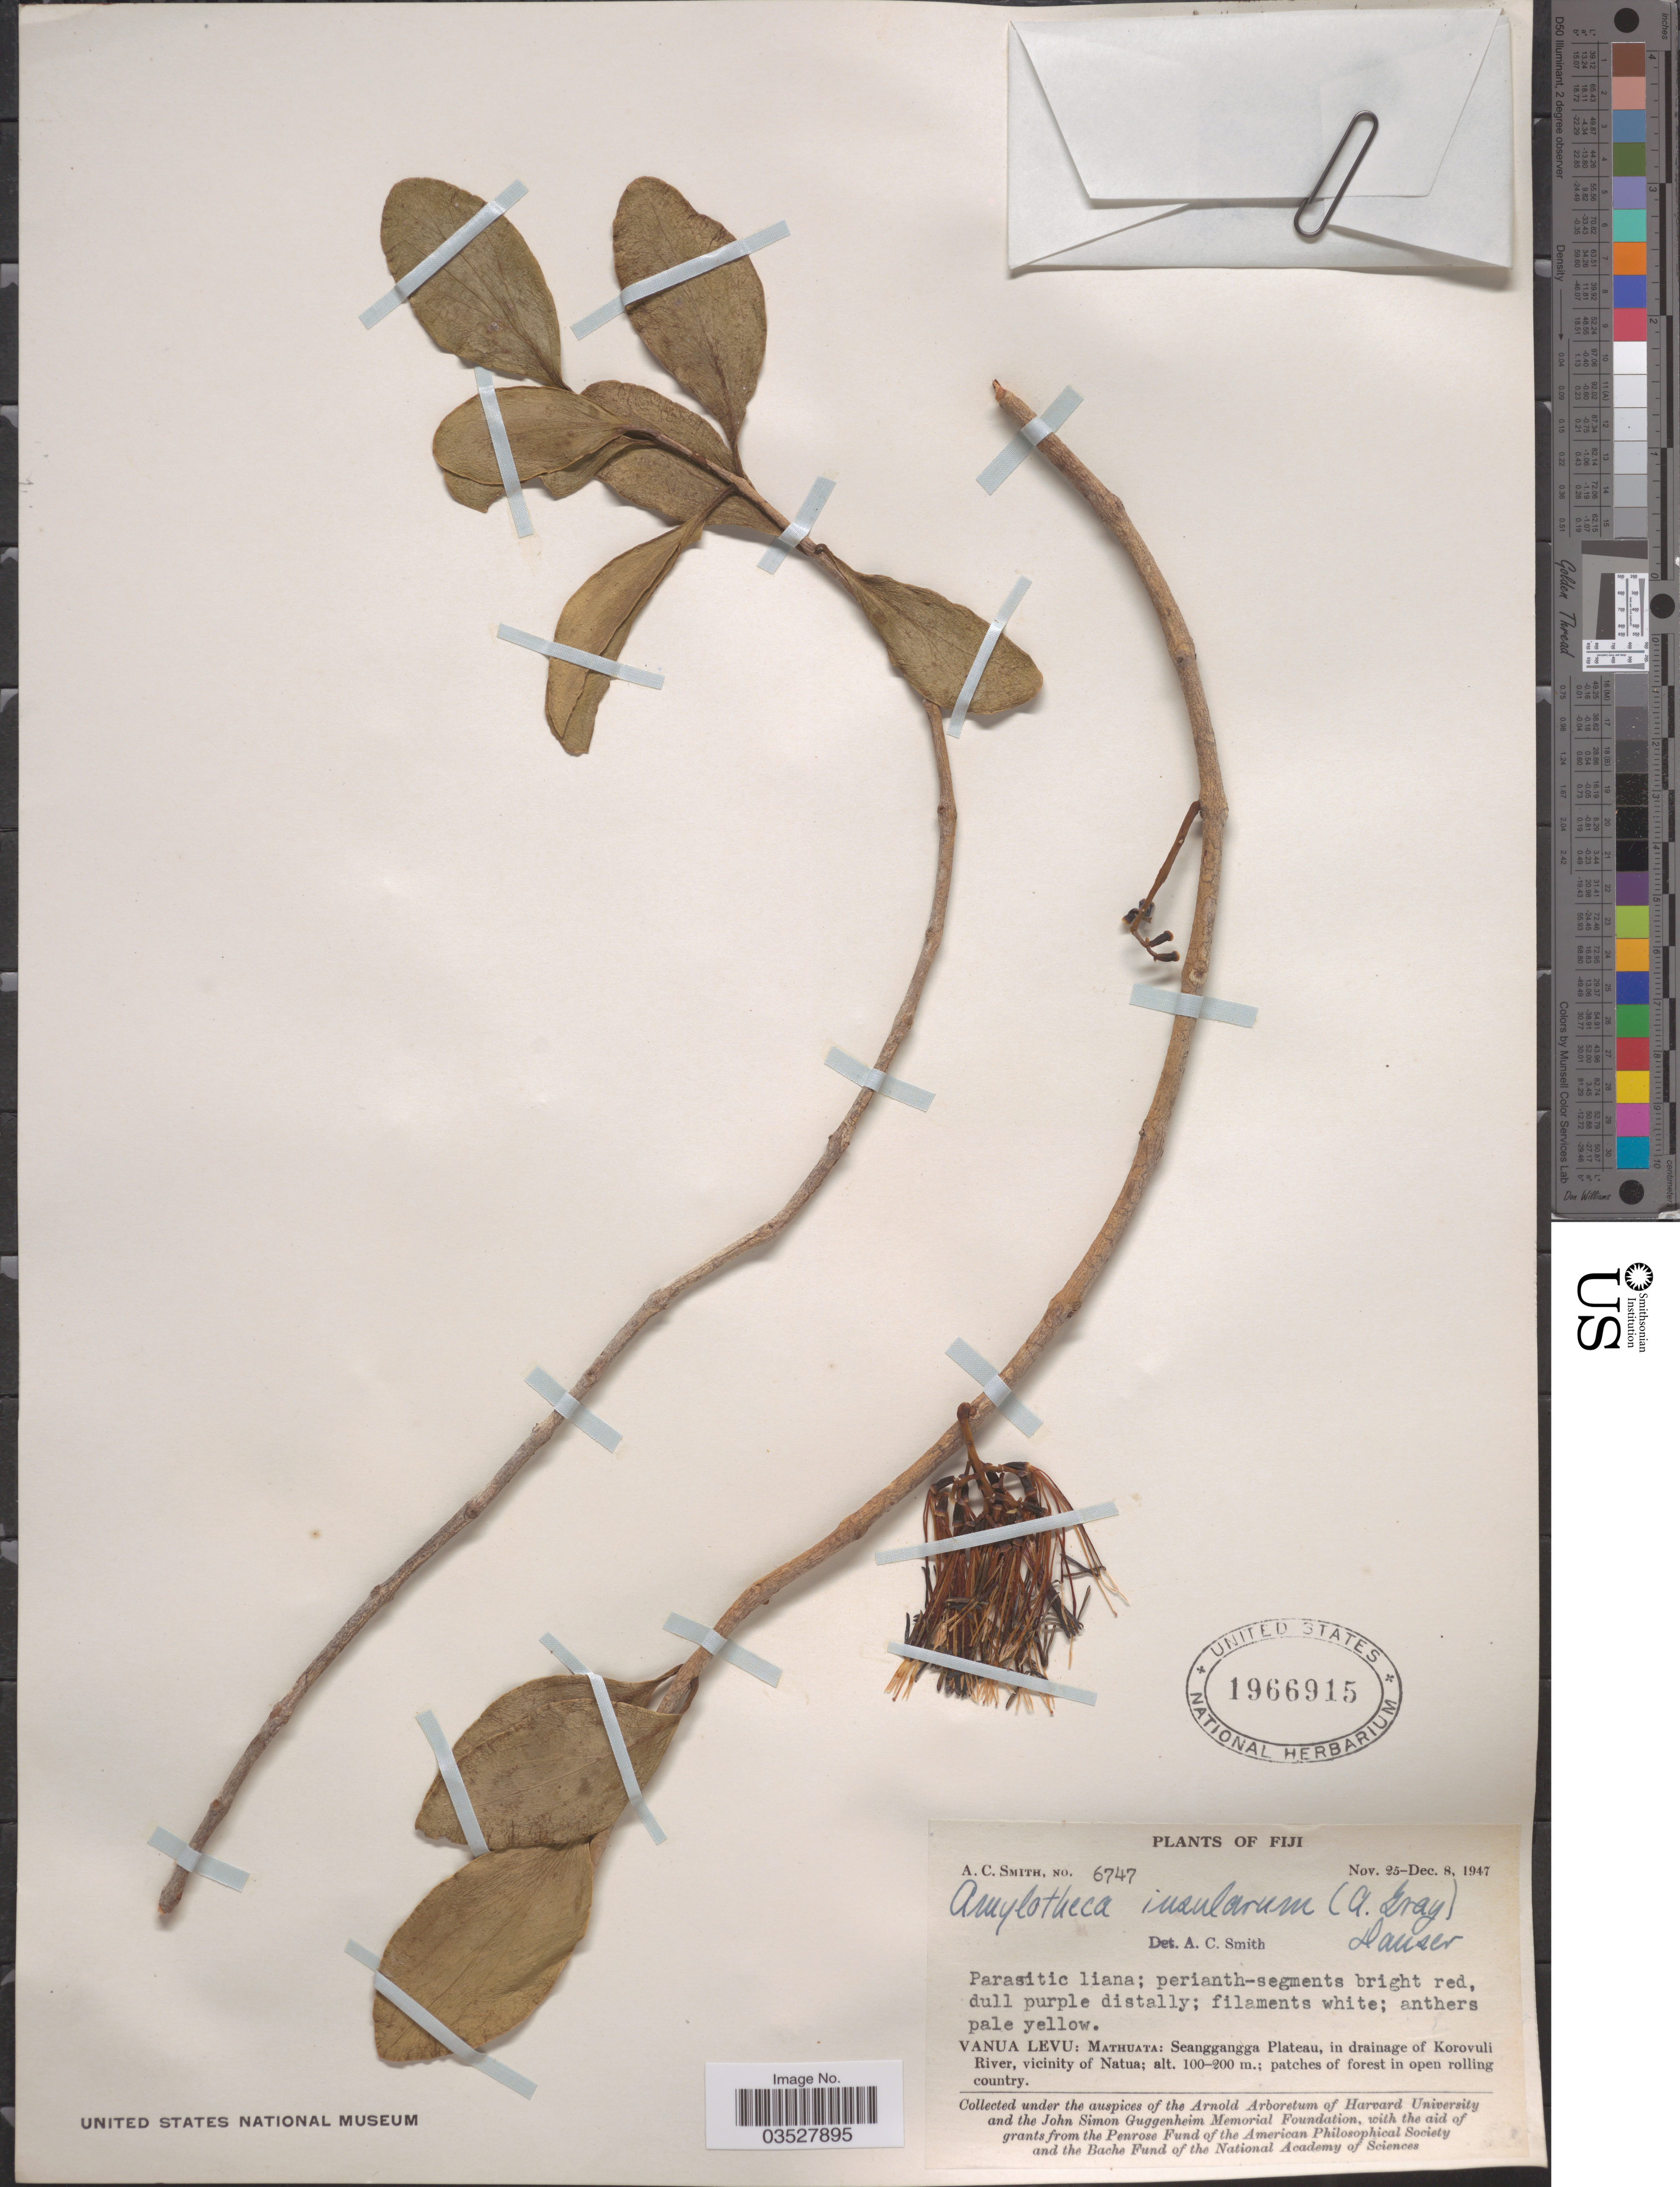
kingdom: Plantae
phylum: Tracheophyta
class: Magnoliopsida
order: Santalales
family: Loranthaceae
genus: Amylotheca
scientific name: Amylotheca insularum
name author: (A. Gray) Danser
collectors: A. C. Smith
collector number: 6747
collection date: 1947-11-25/1947-12-08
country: Fiji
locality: Vanua Levu: Mathuata: Seanggangga Plateau, in drainage of Korovuli River, vicinity of Natua.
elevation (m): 100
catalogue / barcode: US 1966915